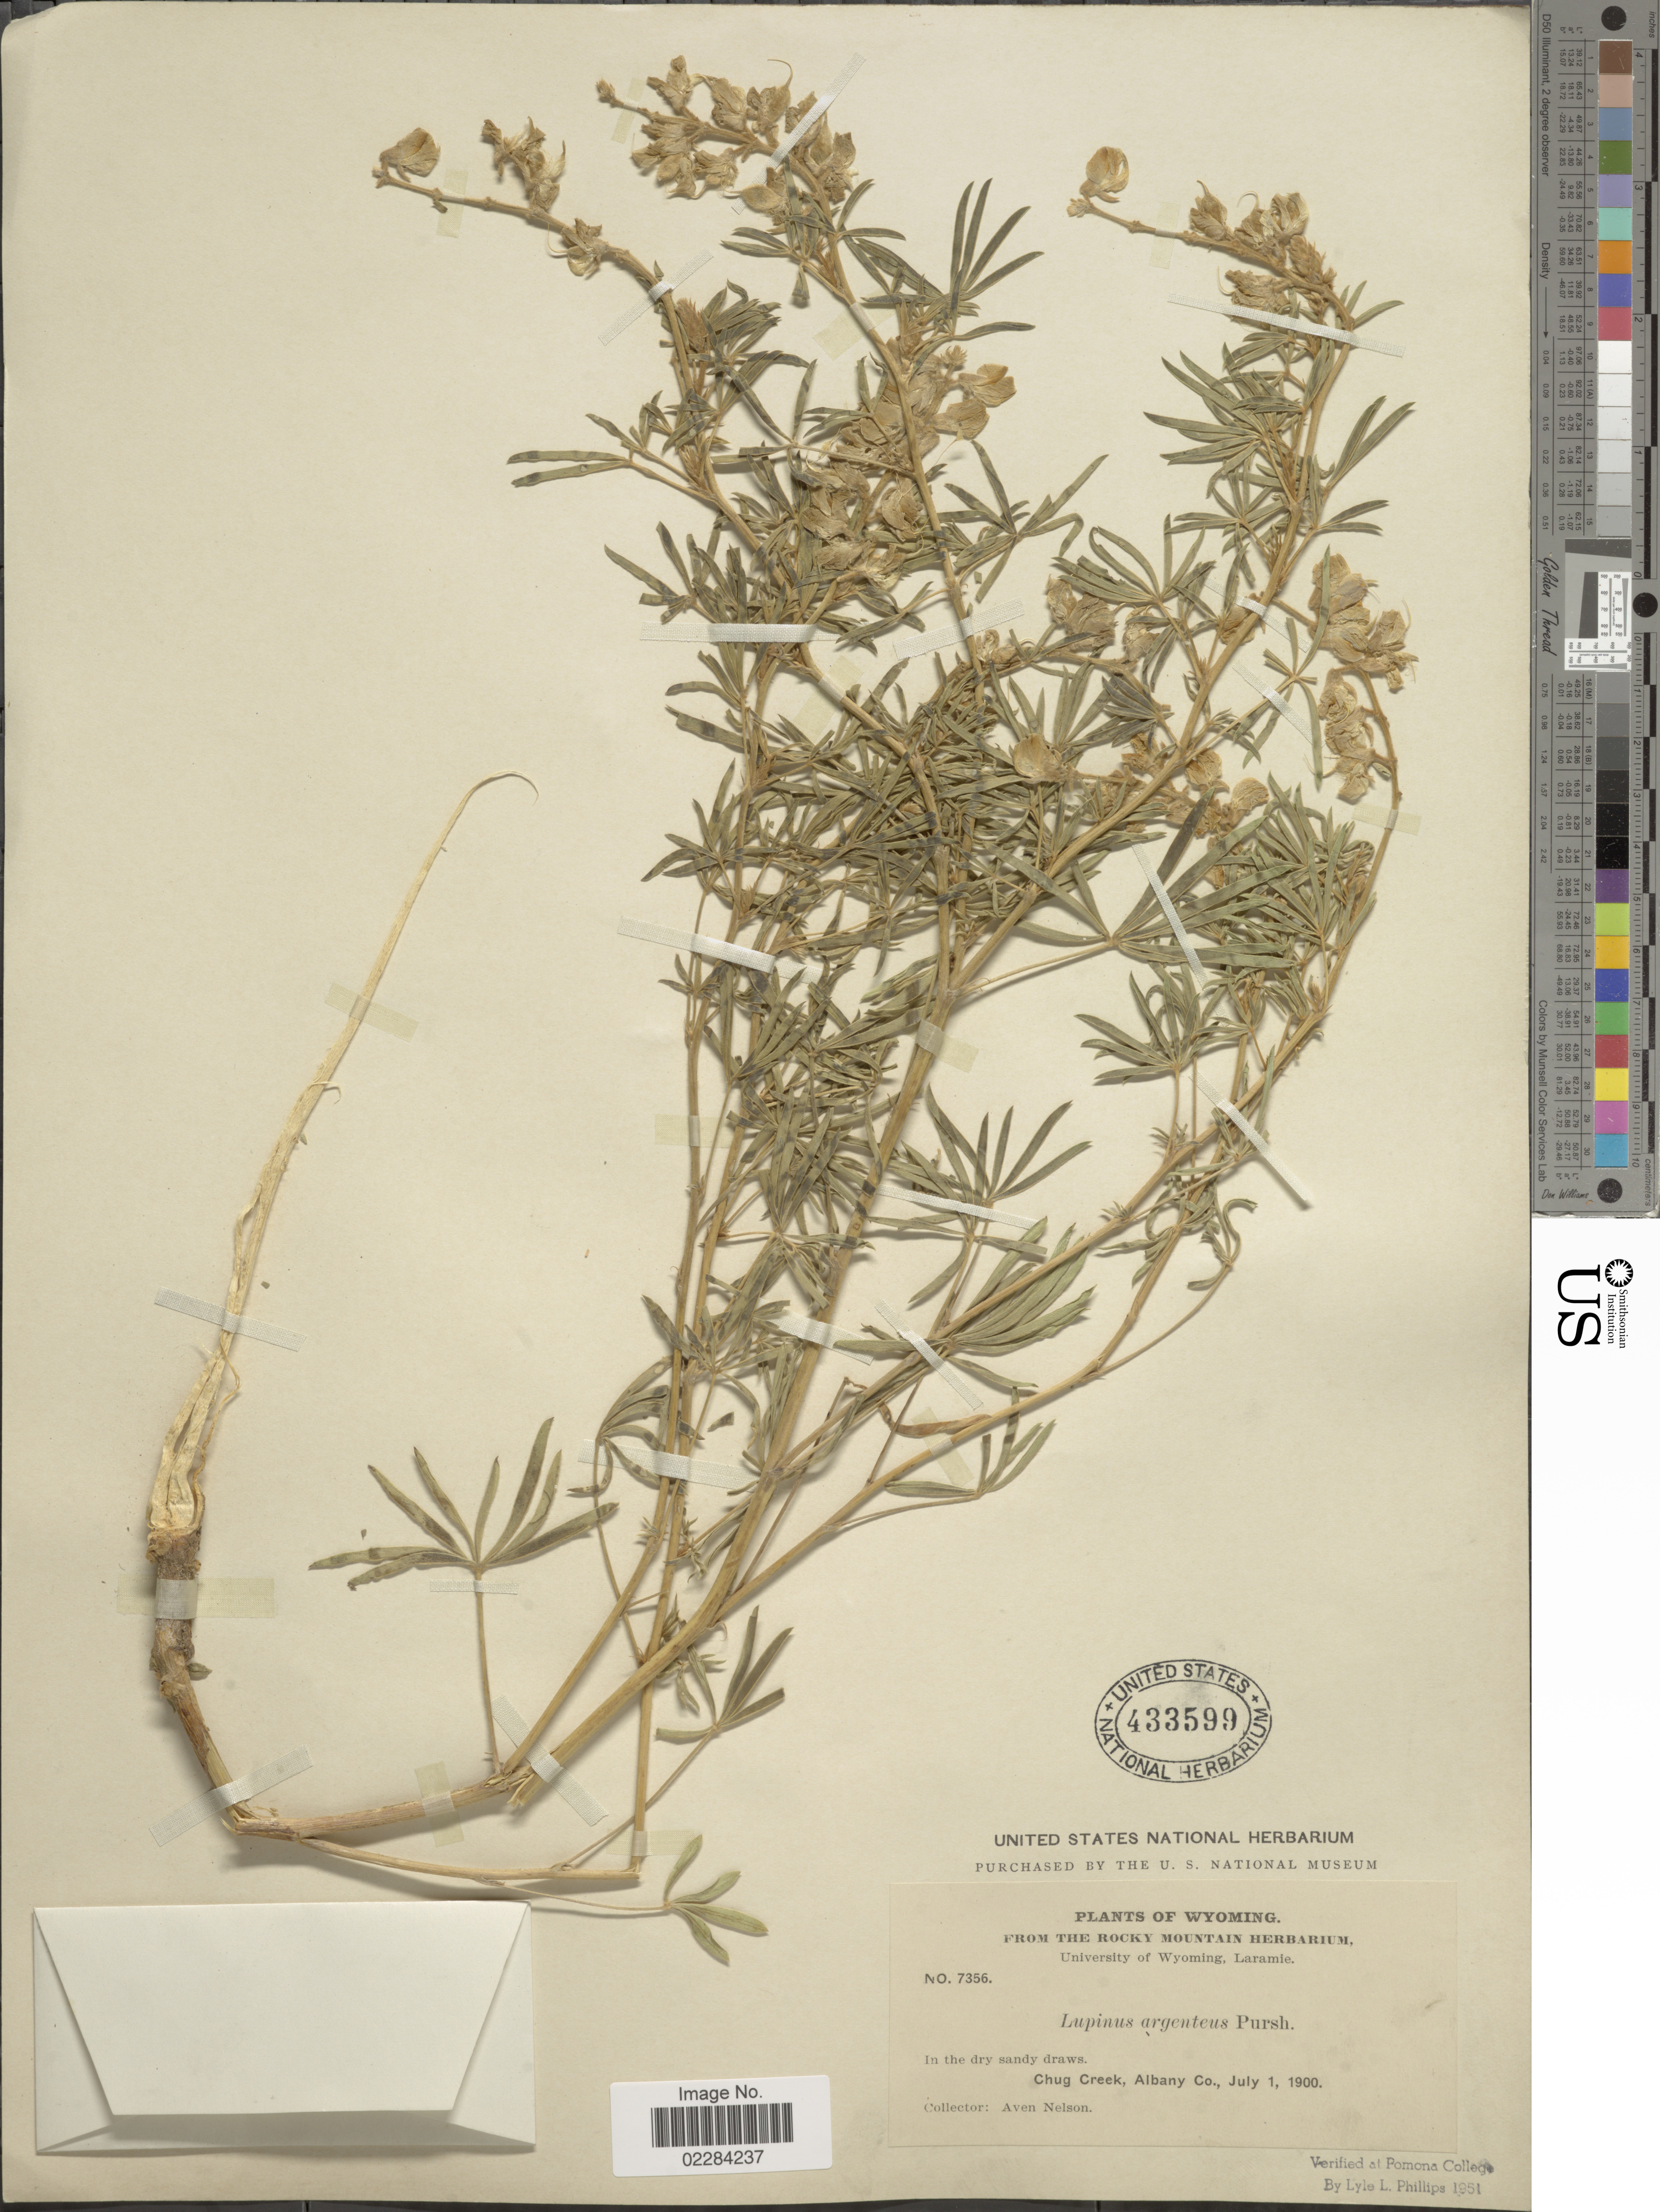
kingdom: Plantae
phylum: Tracheophyta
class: Magnoliopsida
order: Fabales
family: Fabaceae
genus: Lupinus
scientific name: Lupinus argenteus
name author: Pursh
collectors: A. Nelson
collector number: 7356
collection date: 1900-07-01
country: United States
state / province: Wyoming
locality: Chug Creek, Albany Co.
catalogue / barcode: US 433599